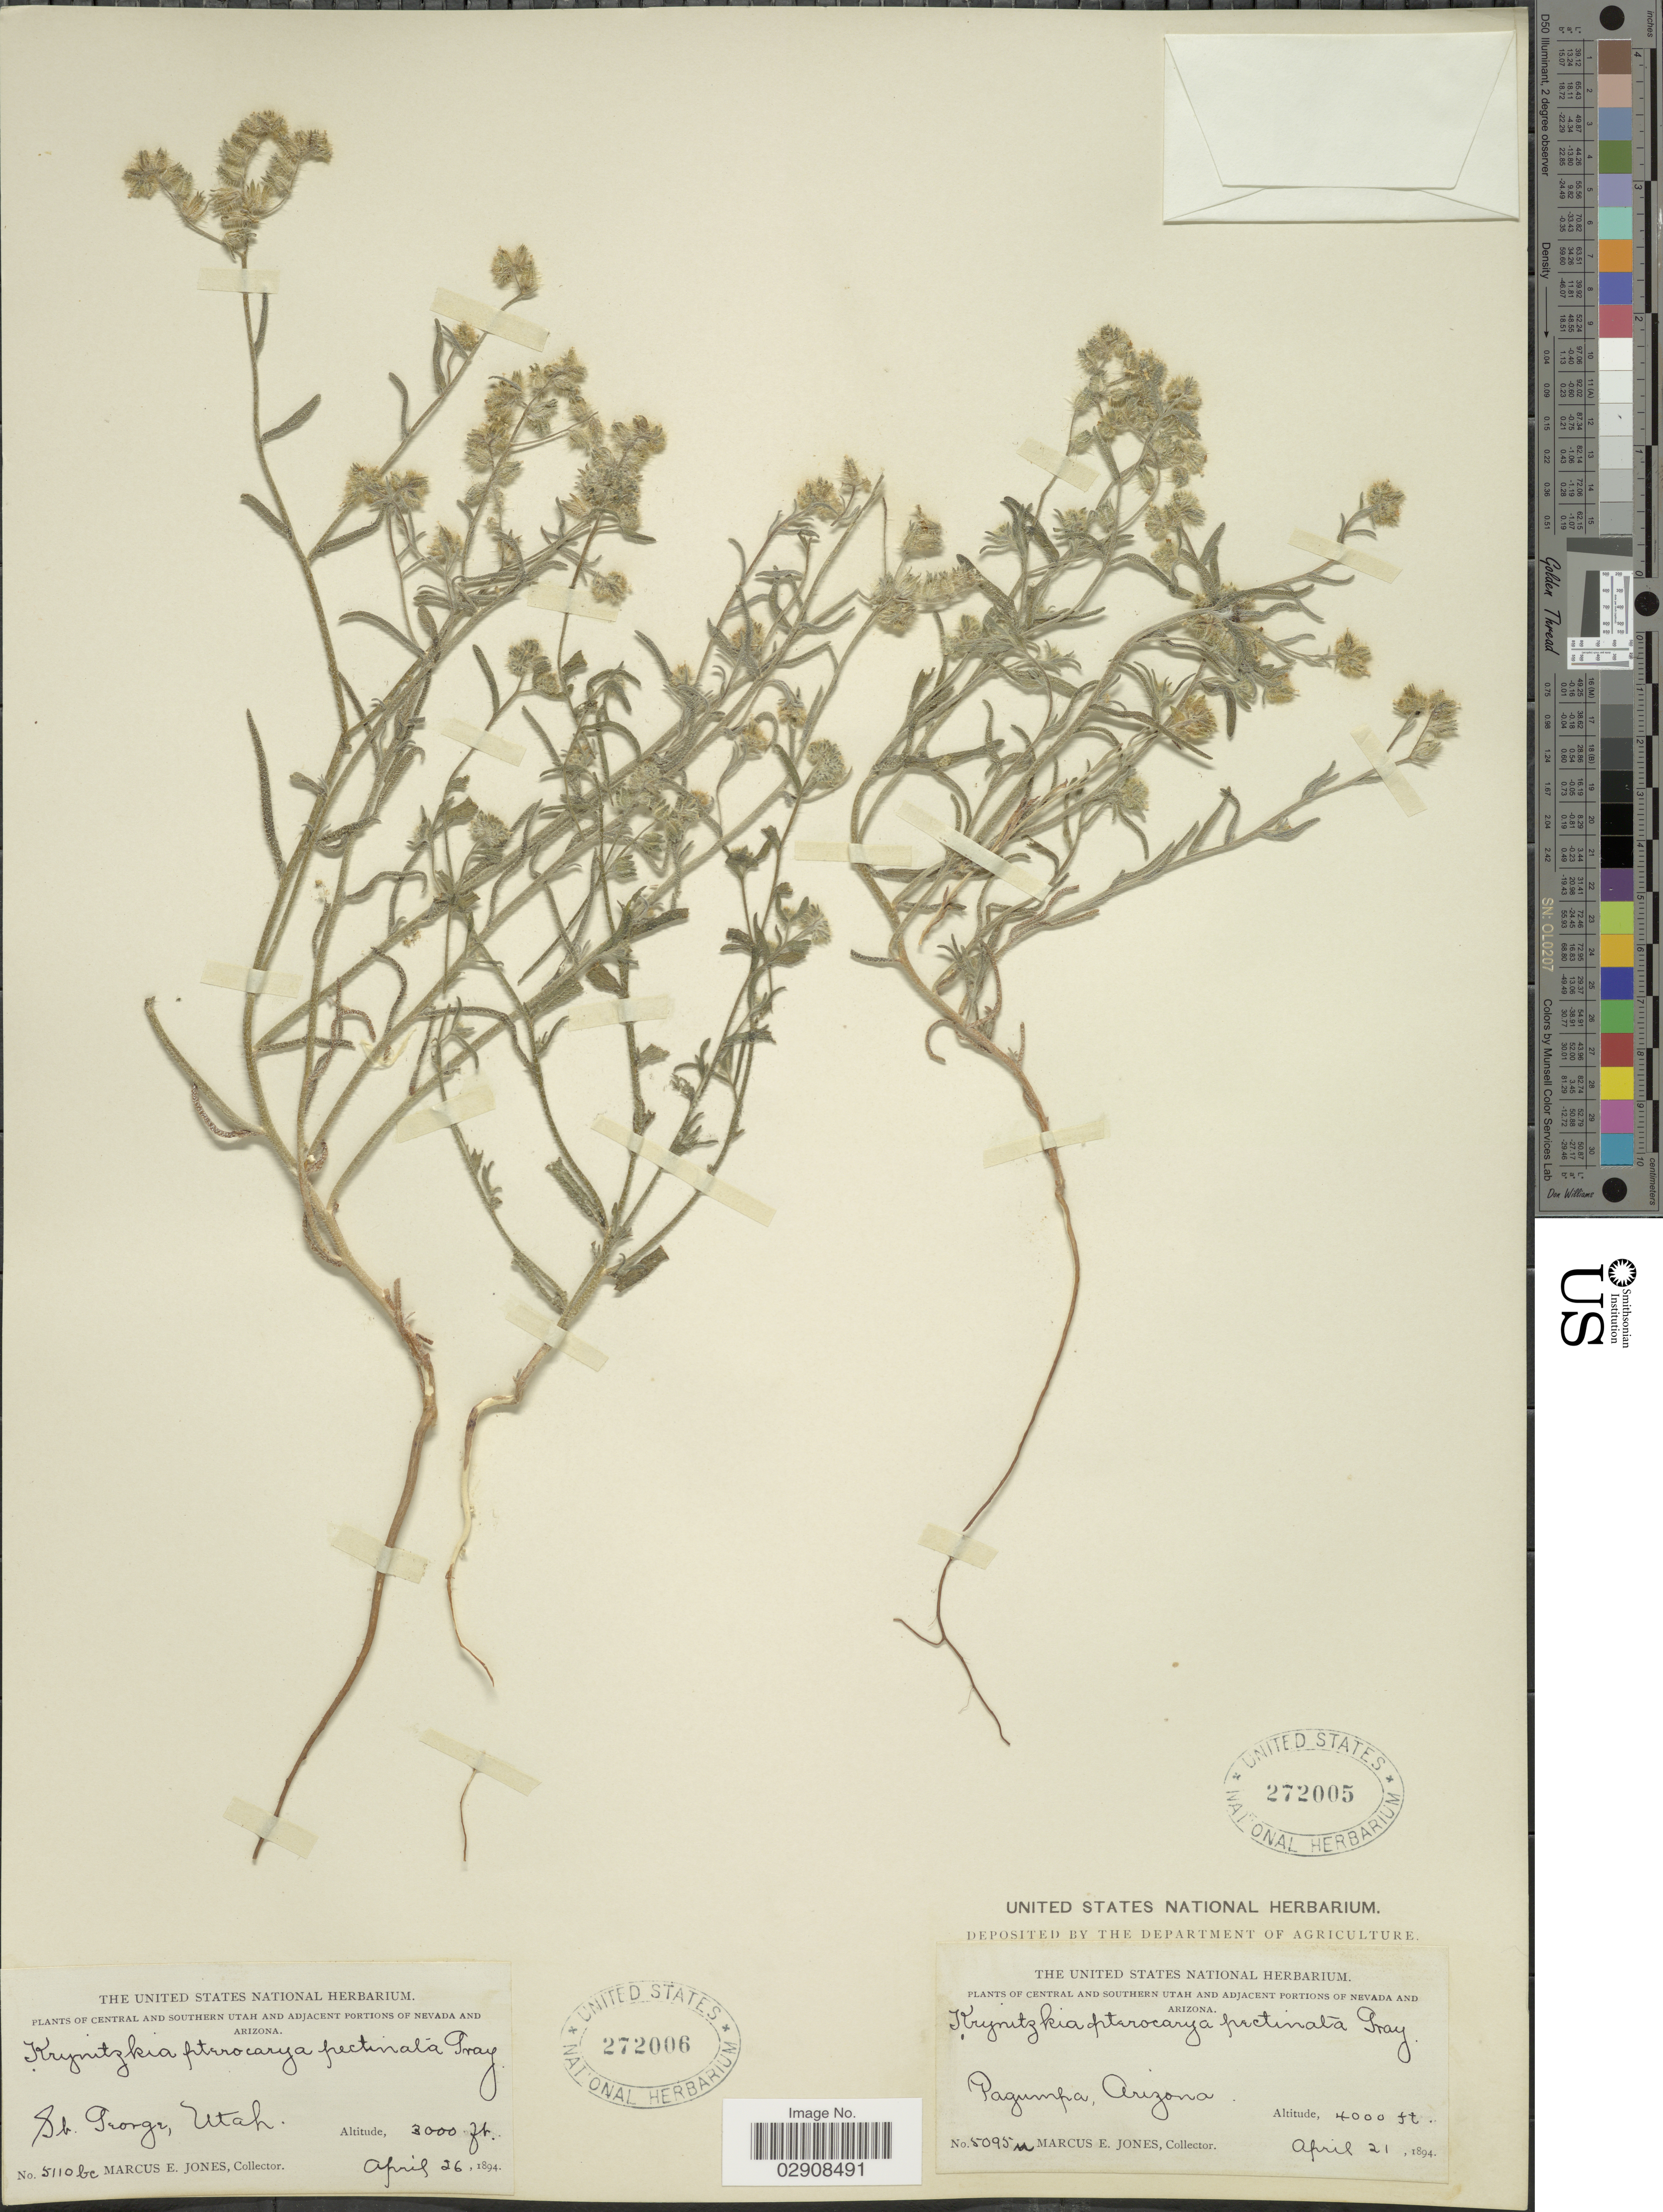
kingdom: Plantae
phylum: Tracheophyta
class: Magnoliopsida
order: Boraginales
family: Boraginaceae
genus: Cryptantha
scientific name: Cryptantha pterocarya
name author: (Torr.) Greene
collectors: M. E. Jones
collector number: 5110bc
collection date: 1894-04-26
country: United States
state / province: Utah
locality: Central and Southern Utah. St. George.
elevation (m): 914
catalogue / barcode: US 272006-2